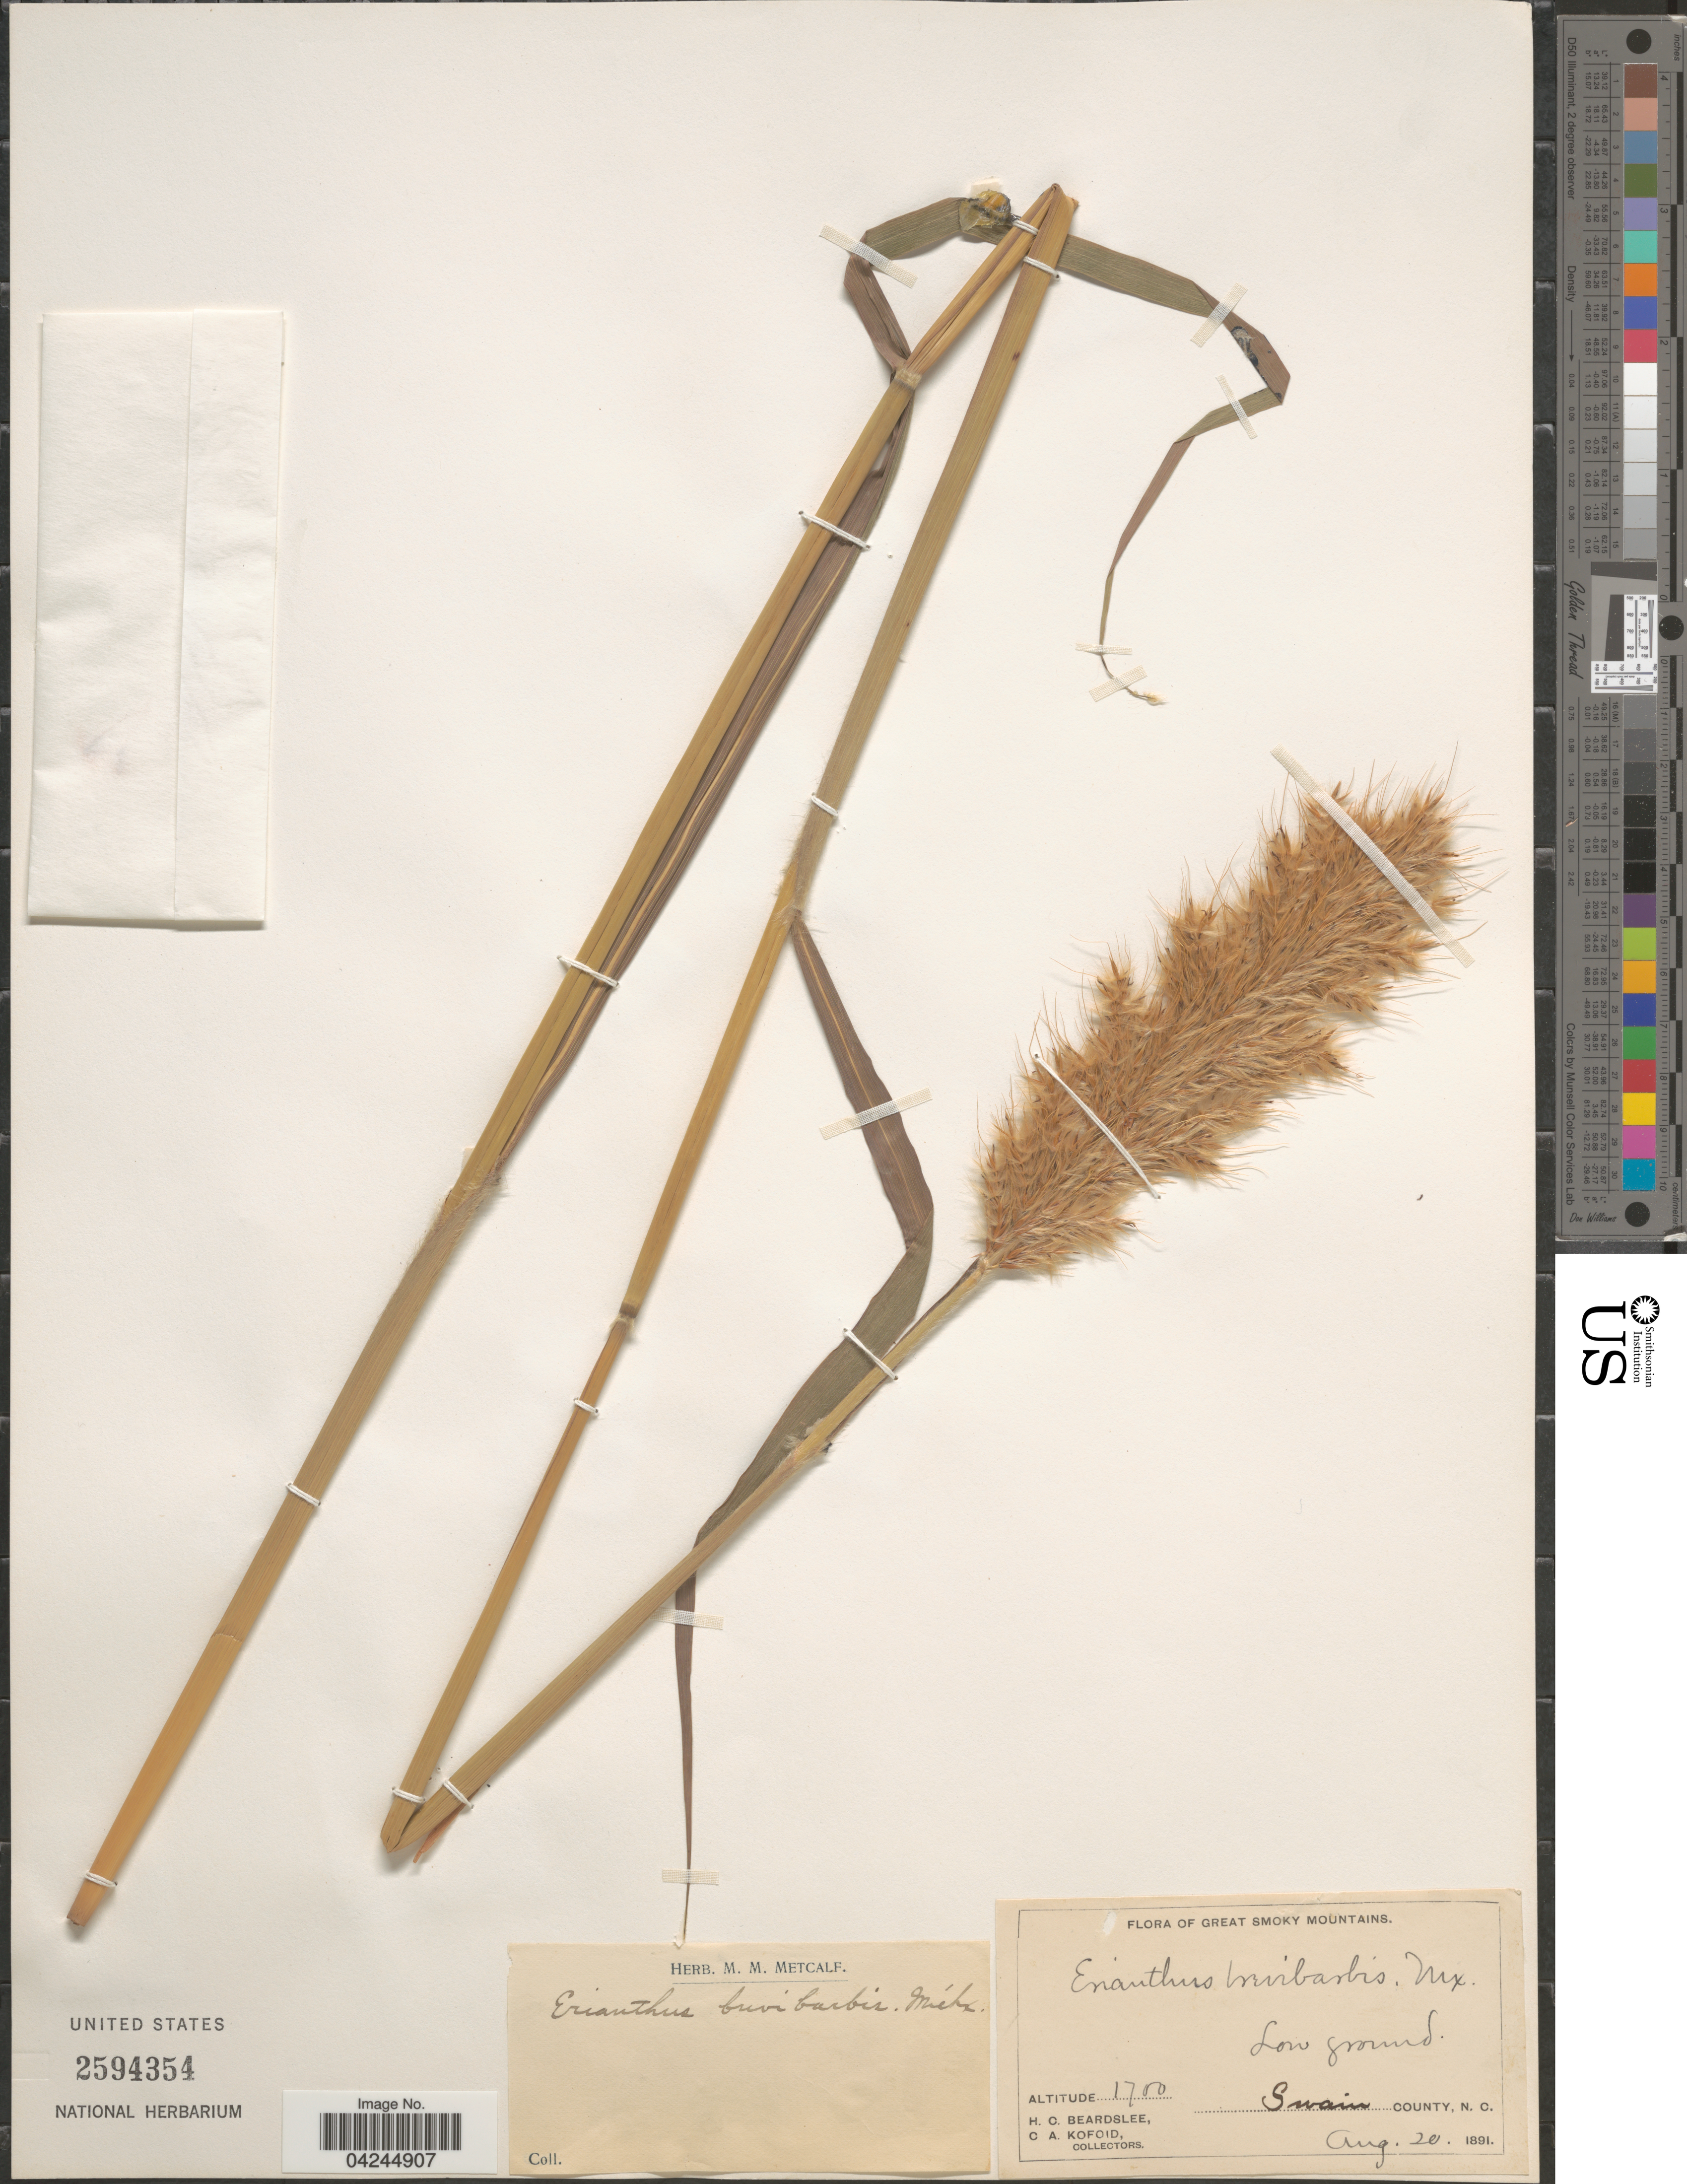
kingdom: Plantae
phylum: Tracheophyta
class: Liliopsida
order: Poales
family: Poaceae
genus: Erianthus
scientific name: Erianthus brevibarbis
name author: Michx.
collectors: H. Beardslee & C. Kofoid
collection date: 1891-08-20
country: United States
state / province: North Carolina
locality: Great Smoky Mountains. Low ground. Swain County.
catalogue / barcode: US 2594354